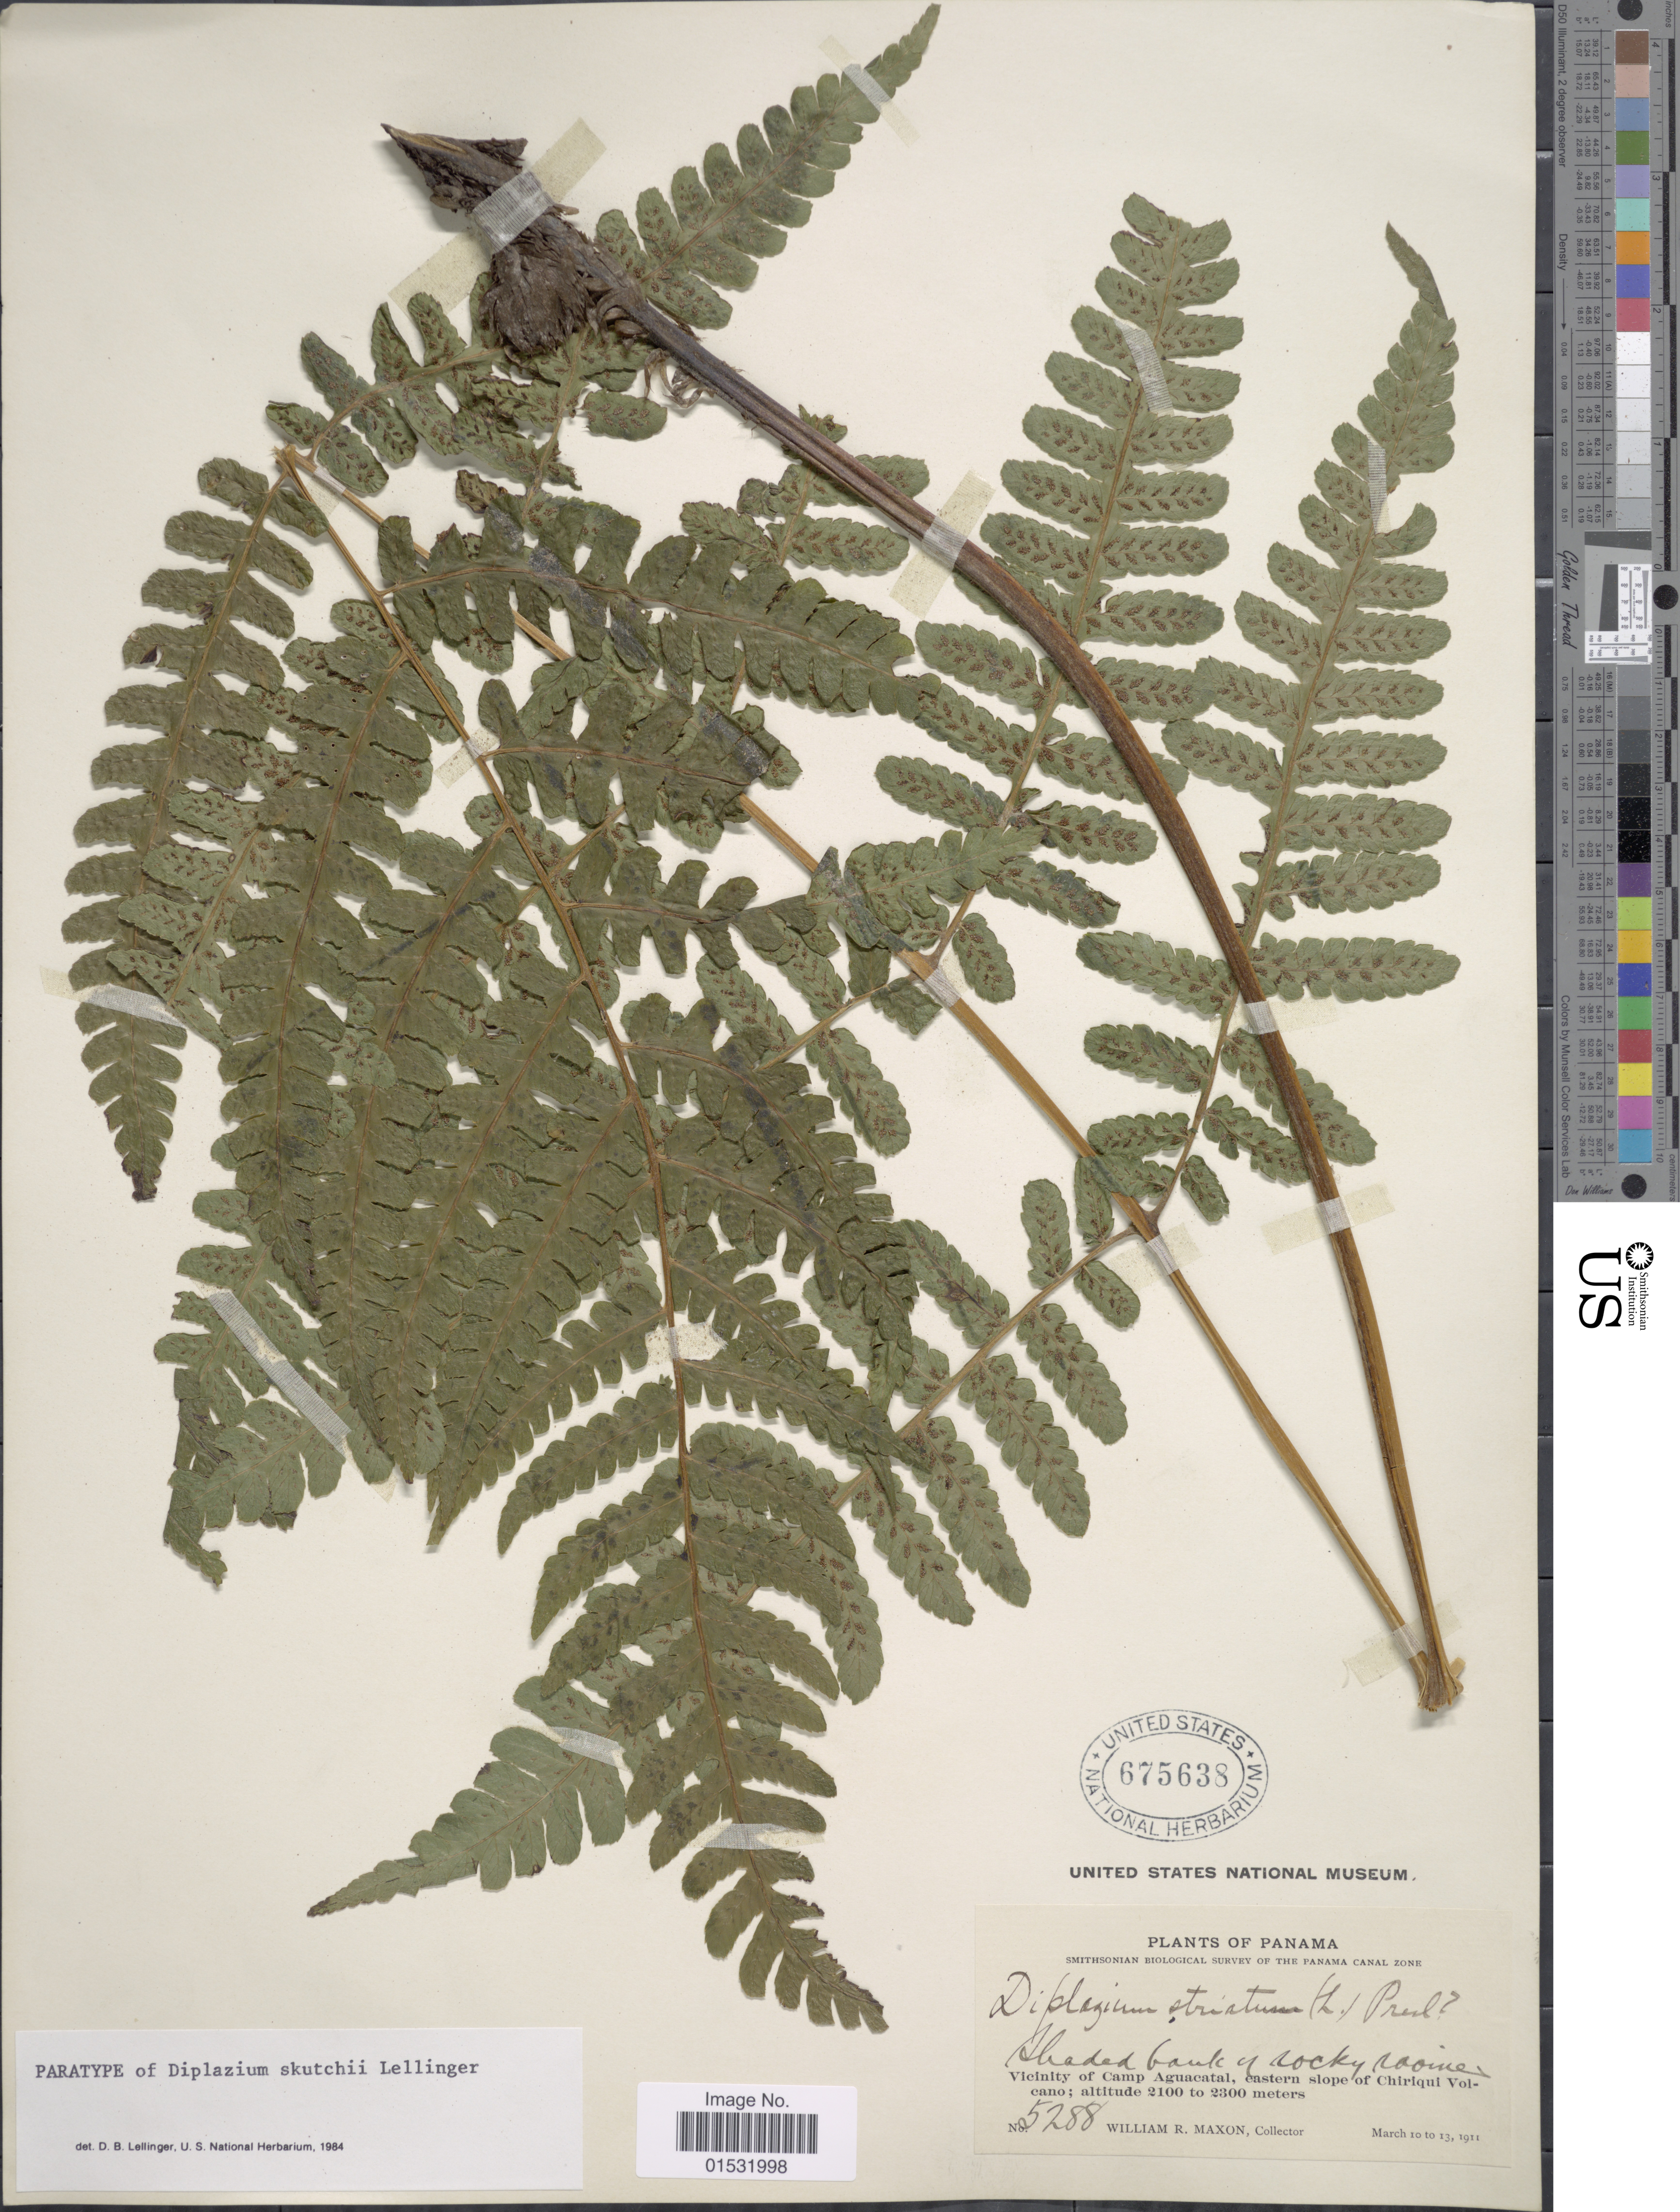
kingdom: Plantae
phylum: Tracheophyta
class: Polypodiopsida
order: Polypodiales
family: Athyriaceae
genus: Diplazium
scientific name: Diplazium skutchii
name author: Lellinger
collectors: W. R. Maxon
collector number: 5288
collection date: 1911-03-10/1911-03-13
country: Panama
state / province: Chiriqui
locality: Vicinity of Camp Aguacatal, eastern slope of Chiriqui Volcano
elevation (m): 2100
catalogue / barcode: US 675638